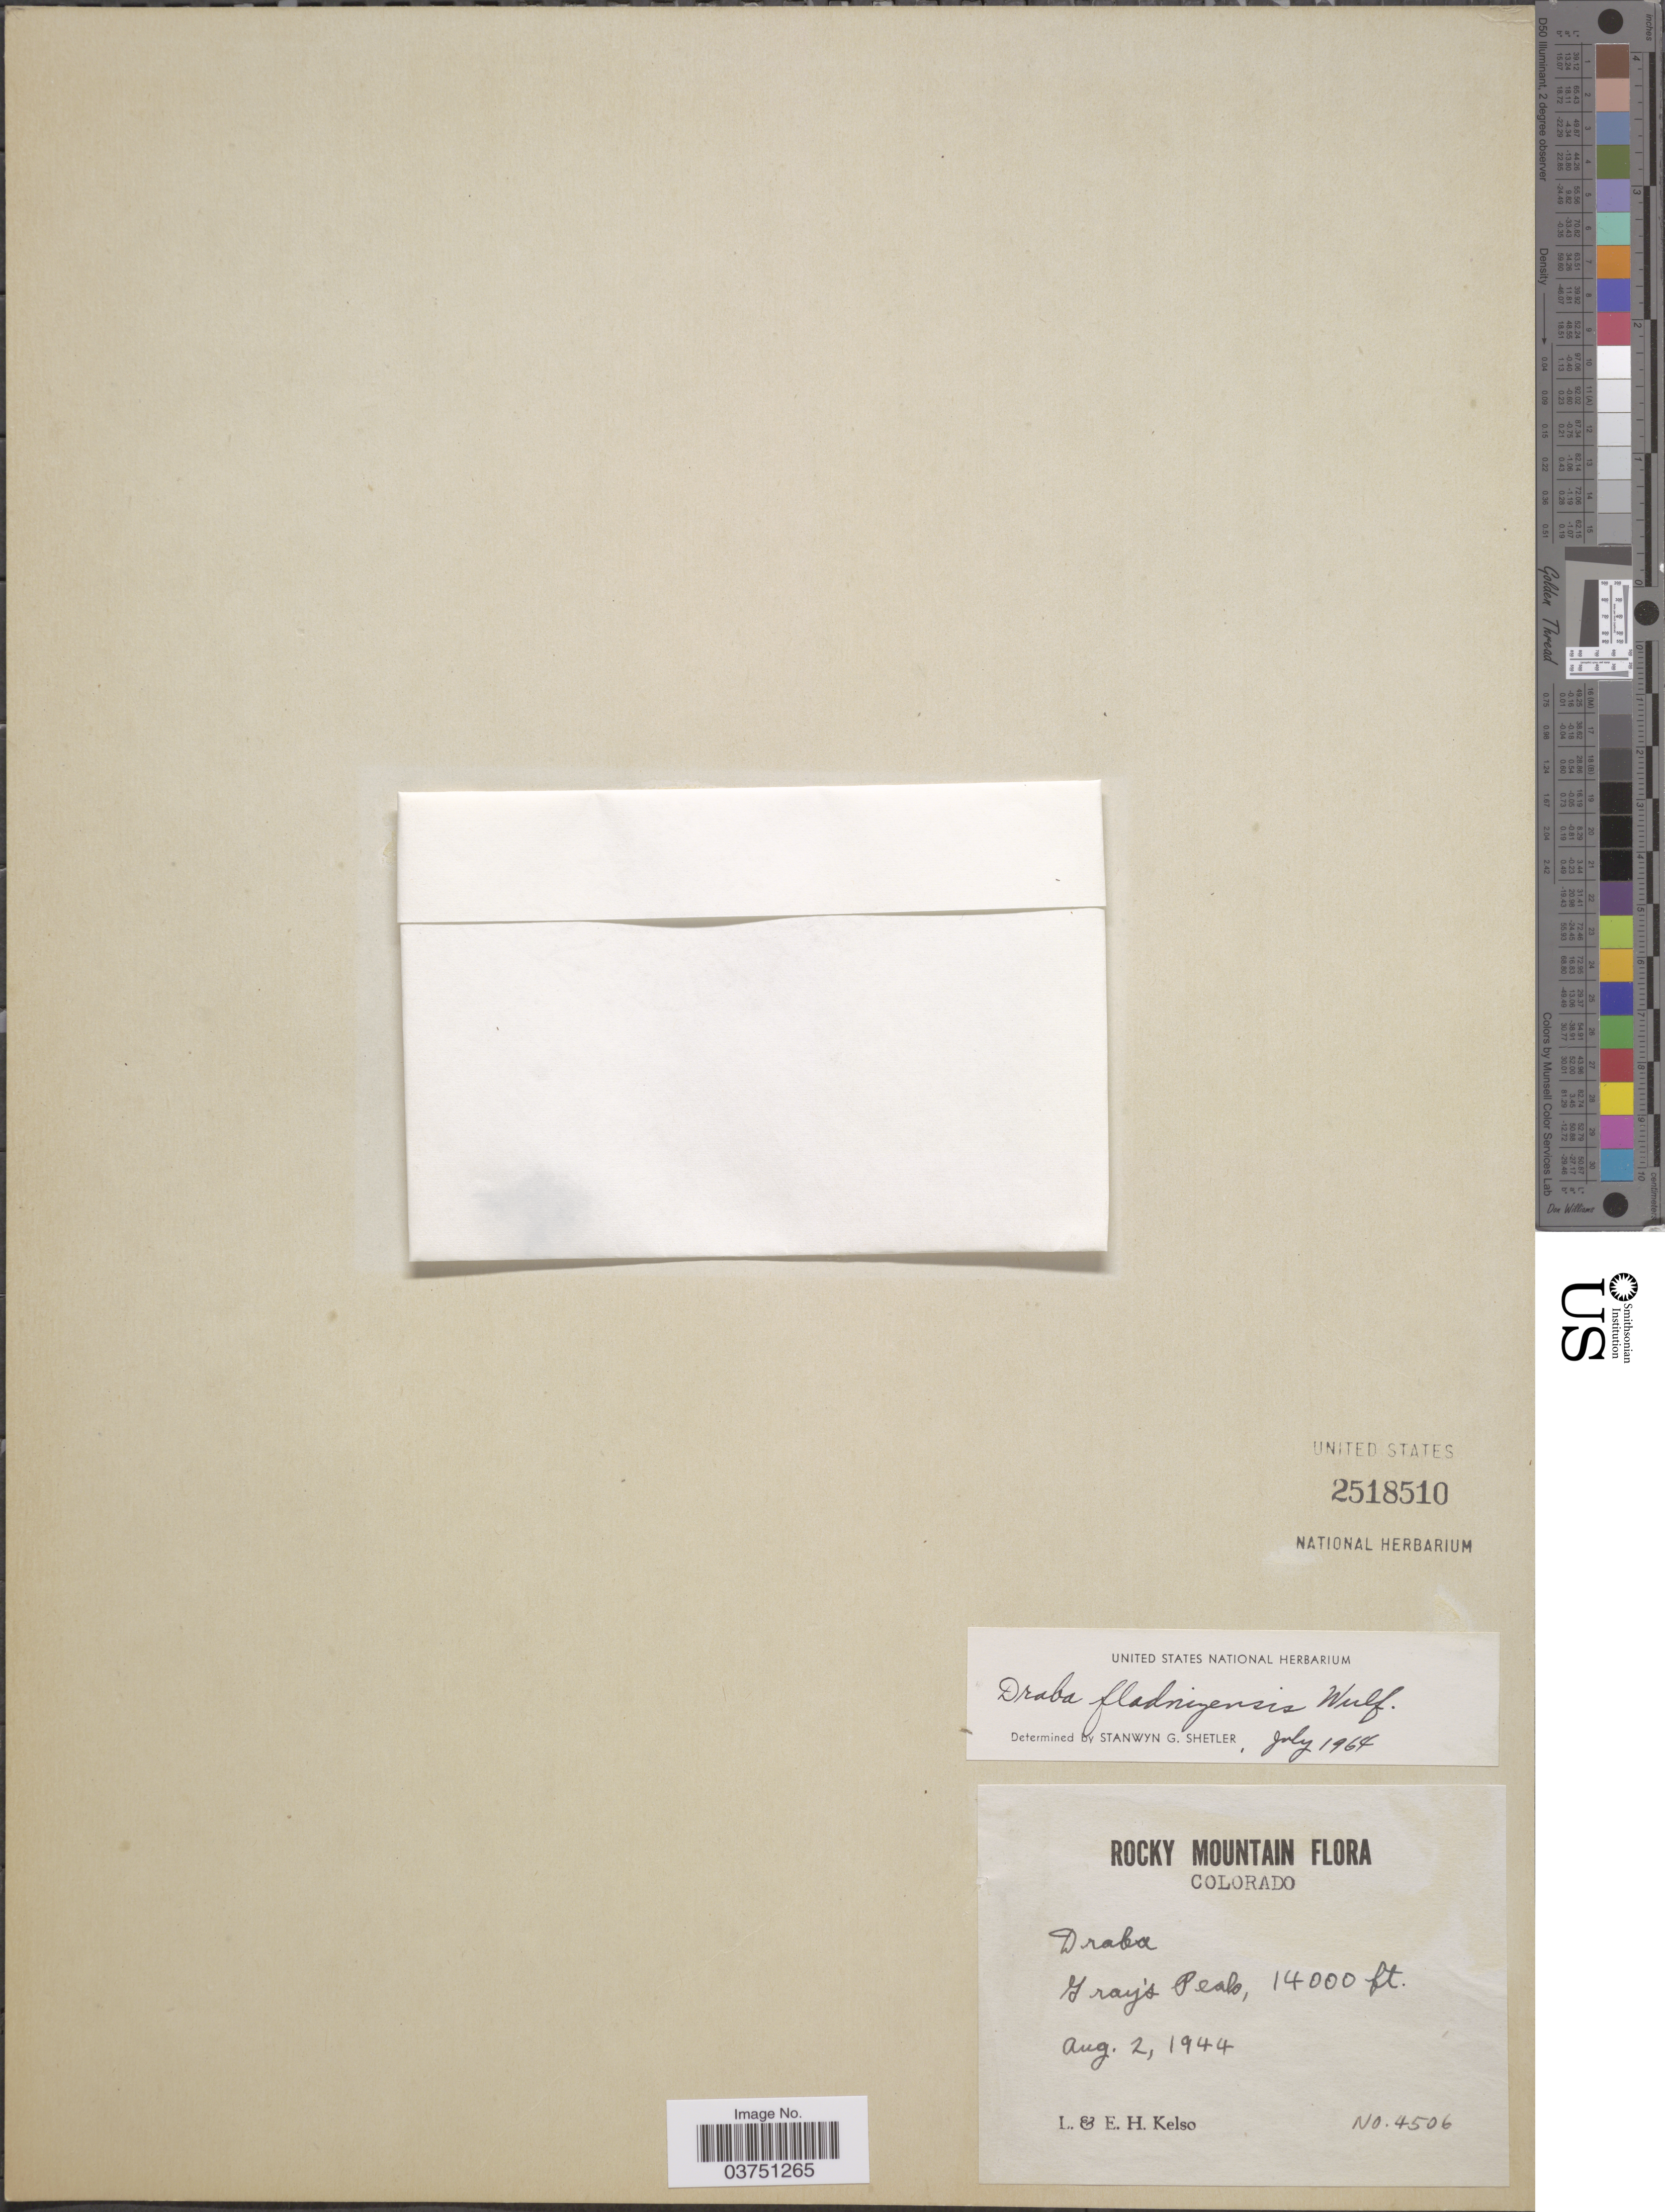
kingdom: Plantae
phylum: Tracheophyta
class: Magnoliopsida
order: Brassicales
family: Brassicaceae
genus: Draba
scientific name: Draba fladnizensis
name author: Wulfen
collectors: L. Kelso & E. Kelso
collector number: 4506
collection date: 1944-08-02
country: United States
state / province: Colorado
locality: Rocky Mountain; Gray's Peak.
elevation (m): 4267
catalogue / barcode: US 2518510